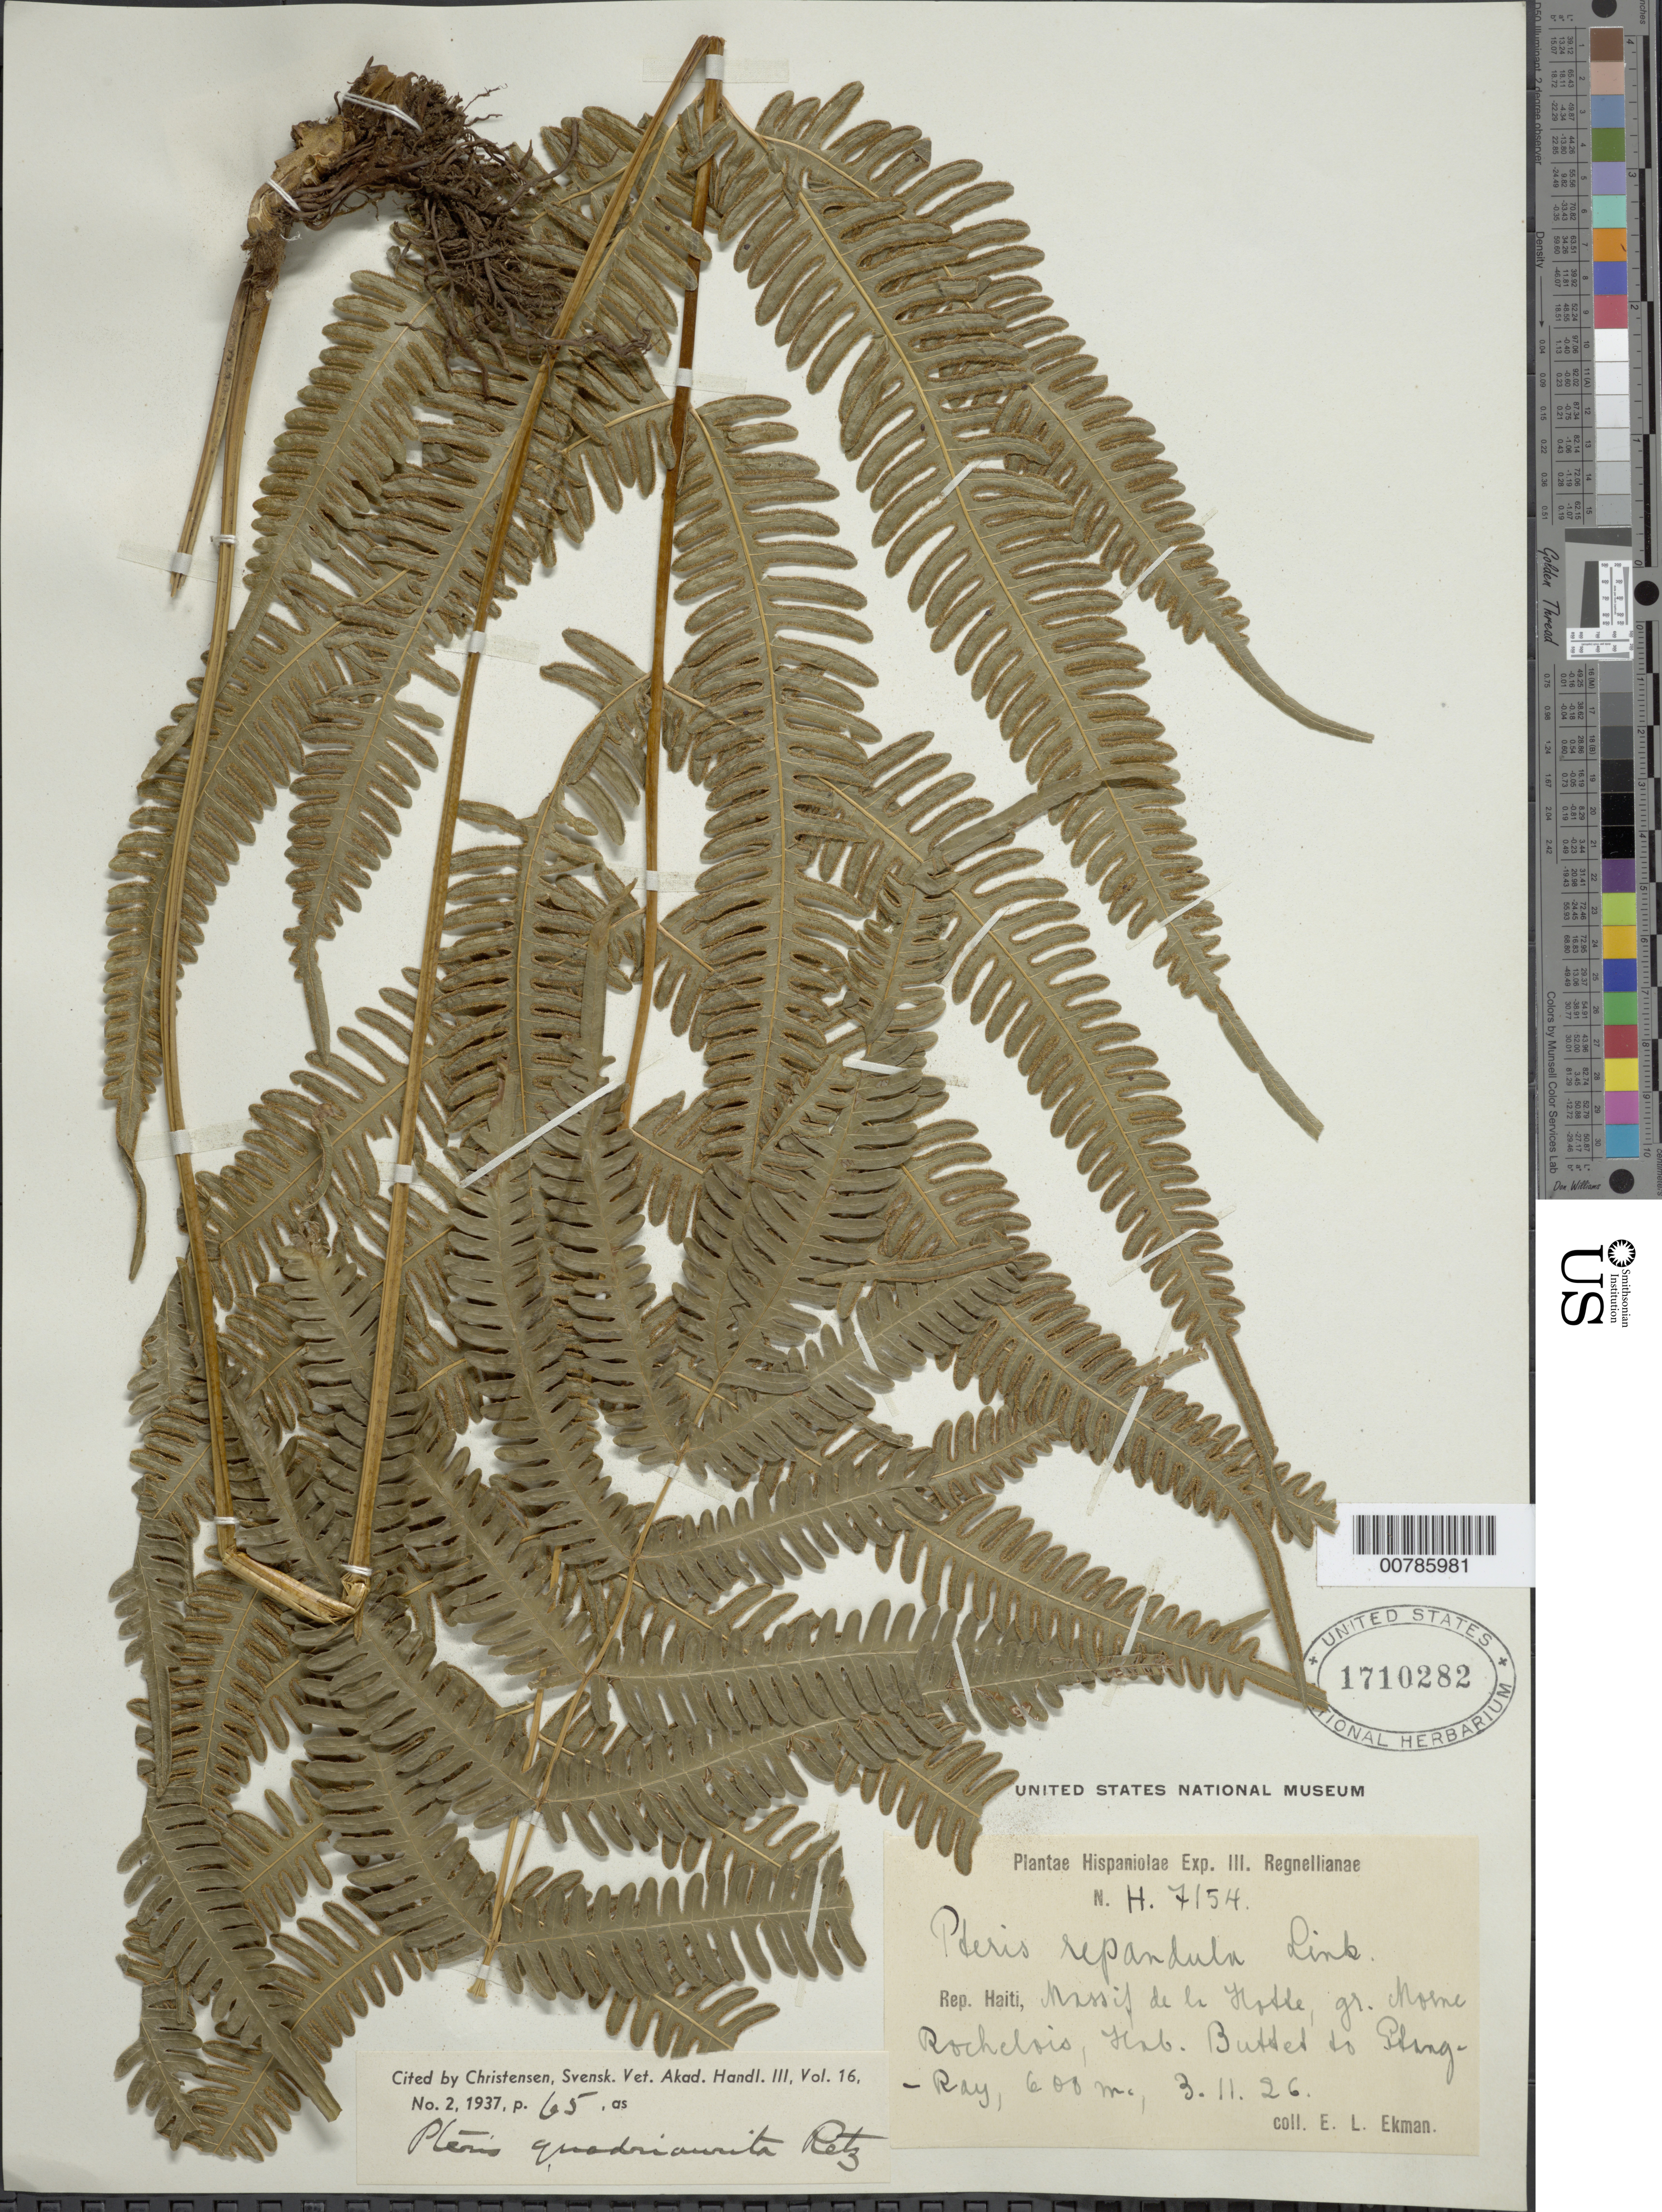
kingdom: Plantae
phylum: Tracheophyta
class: Polypodiopsida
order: Polypodiales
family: Pteridaceae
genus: Pteris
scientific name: Pteris quadriaurita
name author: Retz.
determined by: Christensen, C. F. A.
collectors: E. L. Ekman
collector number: H 7154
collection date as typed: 03 Nov 1926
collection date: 1926-11-03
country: Haiti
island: Hispaniola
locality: Massif de la Hotte, gr. Morne Rochelois, Hab. Buttes to Etang-Ray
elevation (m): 600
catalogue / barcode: US 1710282